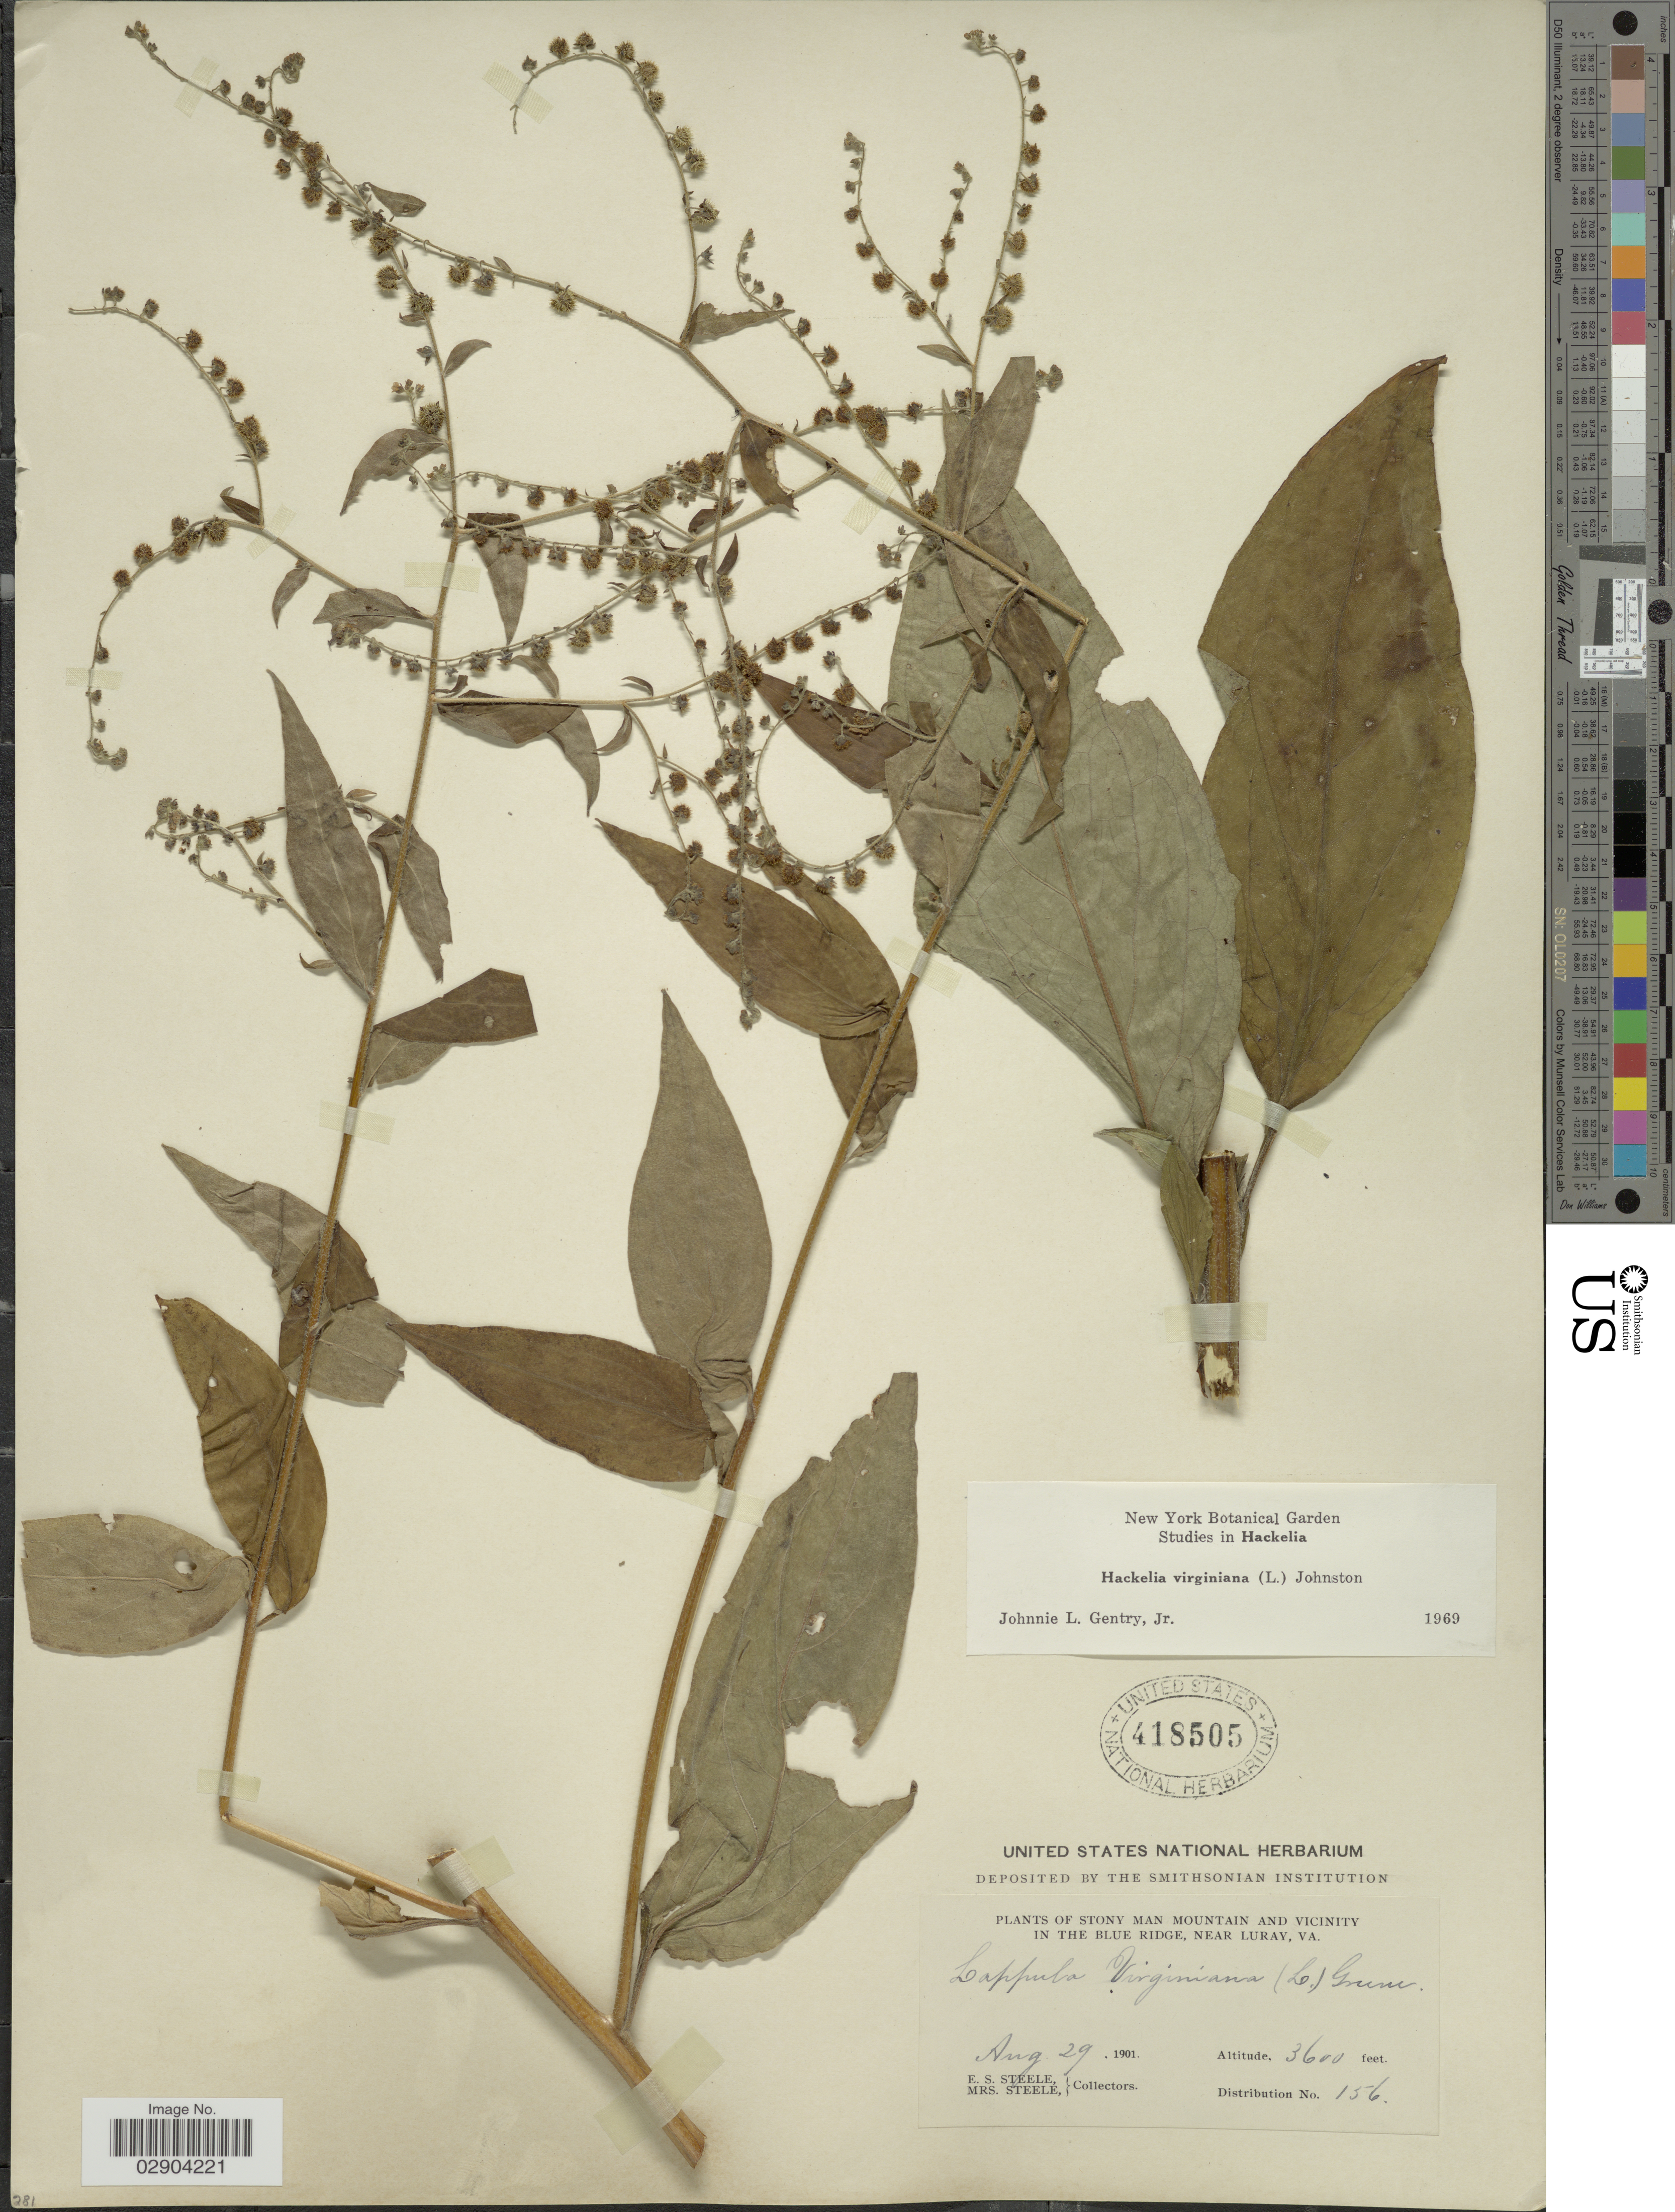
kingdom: Plantae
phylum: Tracheophyta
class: Magnoliopsida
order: Boraginales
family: Boraginaceae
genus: Hackelia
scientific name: Hackelia virginiana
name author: (L.) I.M. Johnst.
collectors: E. Steele & Mrs. E. S. Steele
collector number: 156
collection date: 1901-08-29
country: United States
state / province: Virginia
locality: Stony Man Mountain and Vicinity in the Blue Ridge, near Luray, Va.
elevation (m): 1097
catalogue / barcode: US 418505